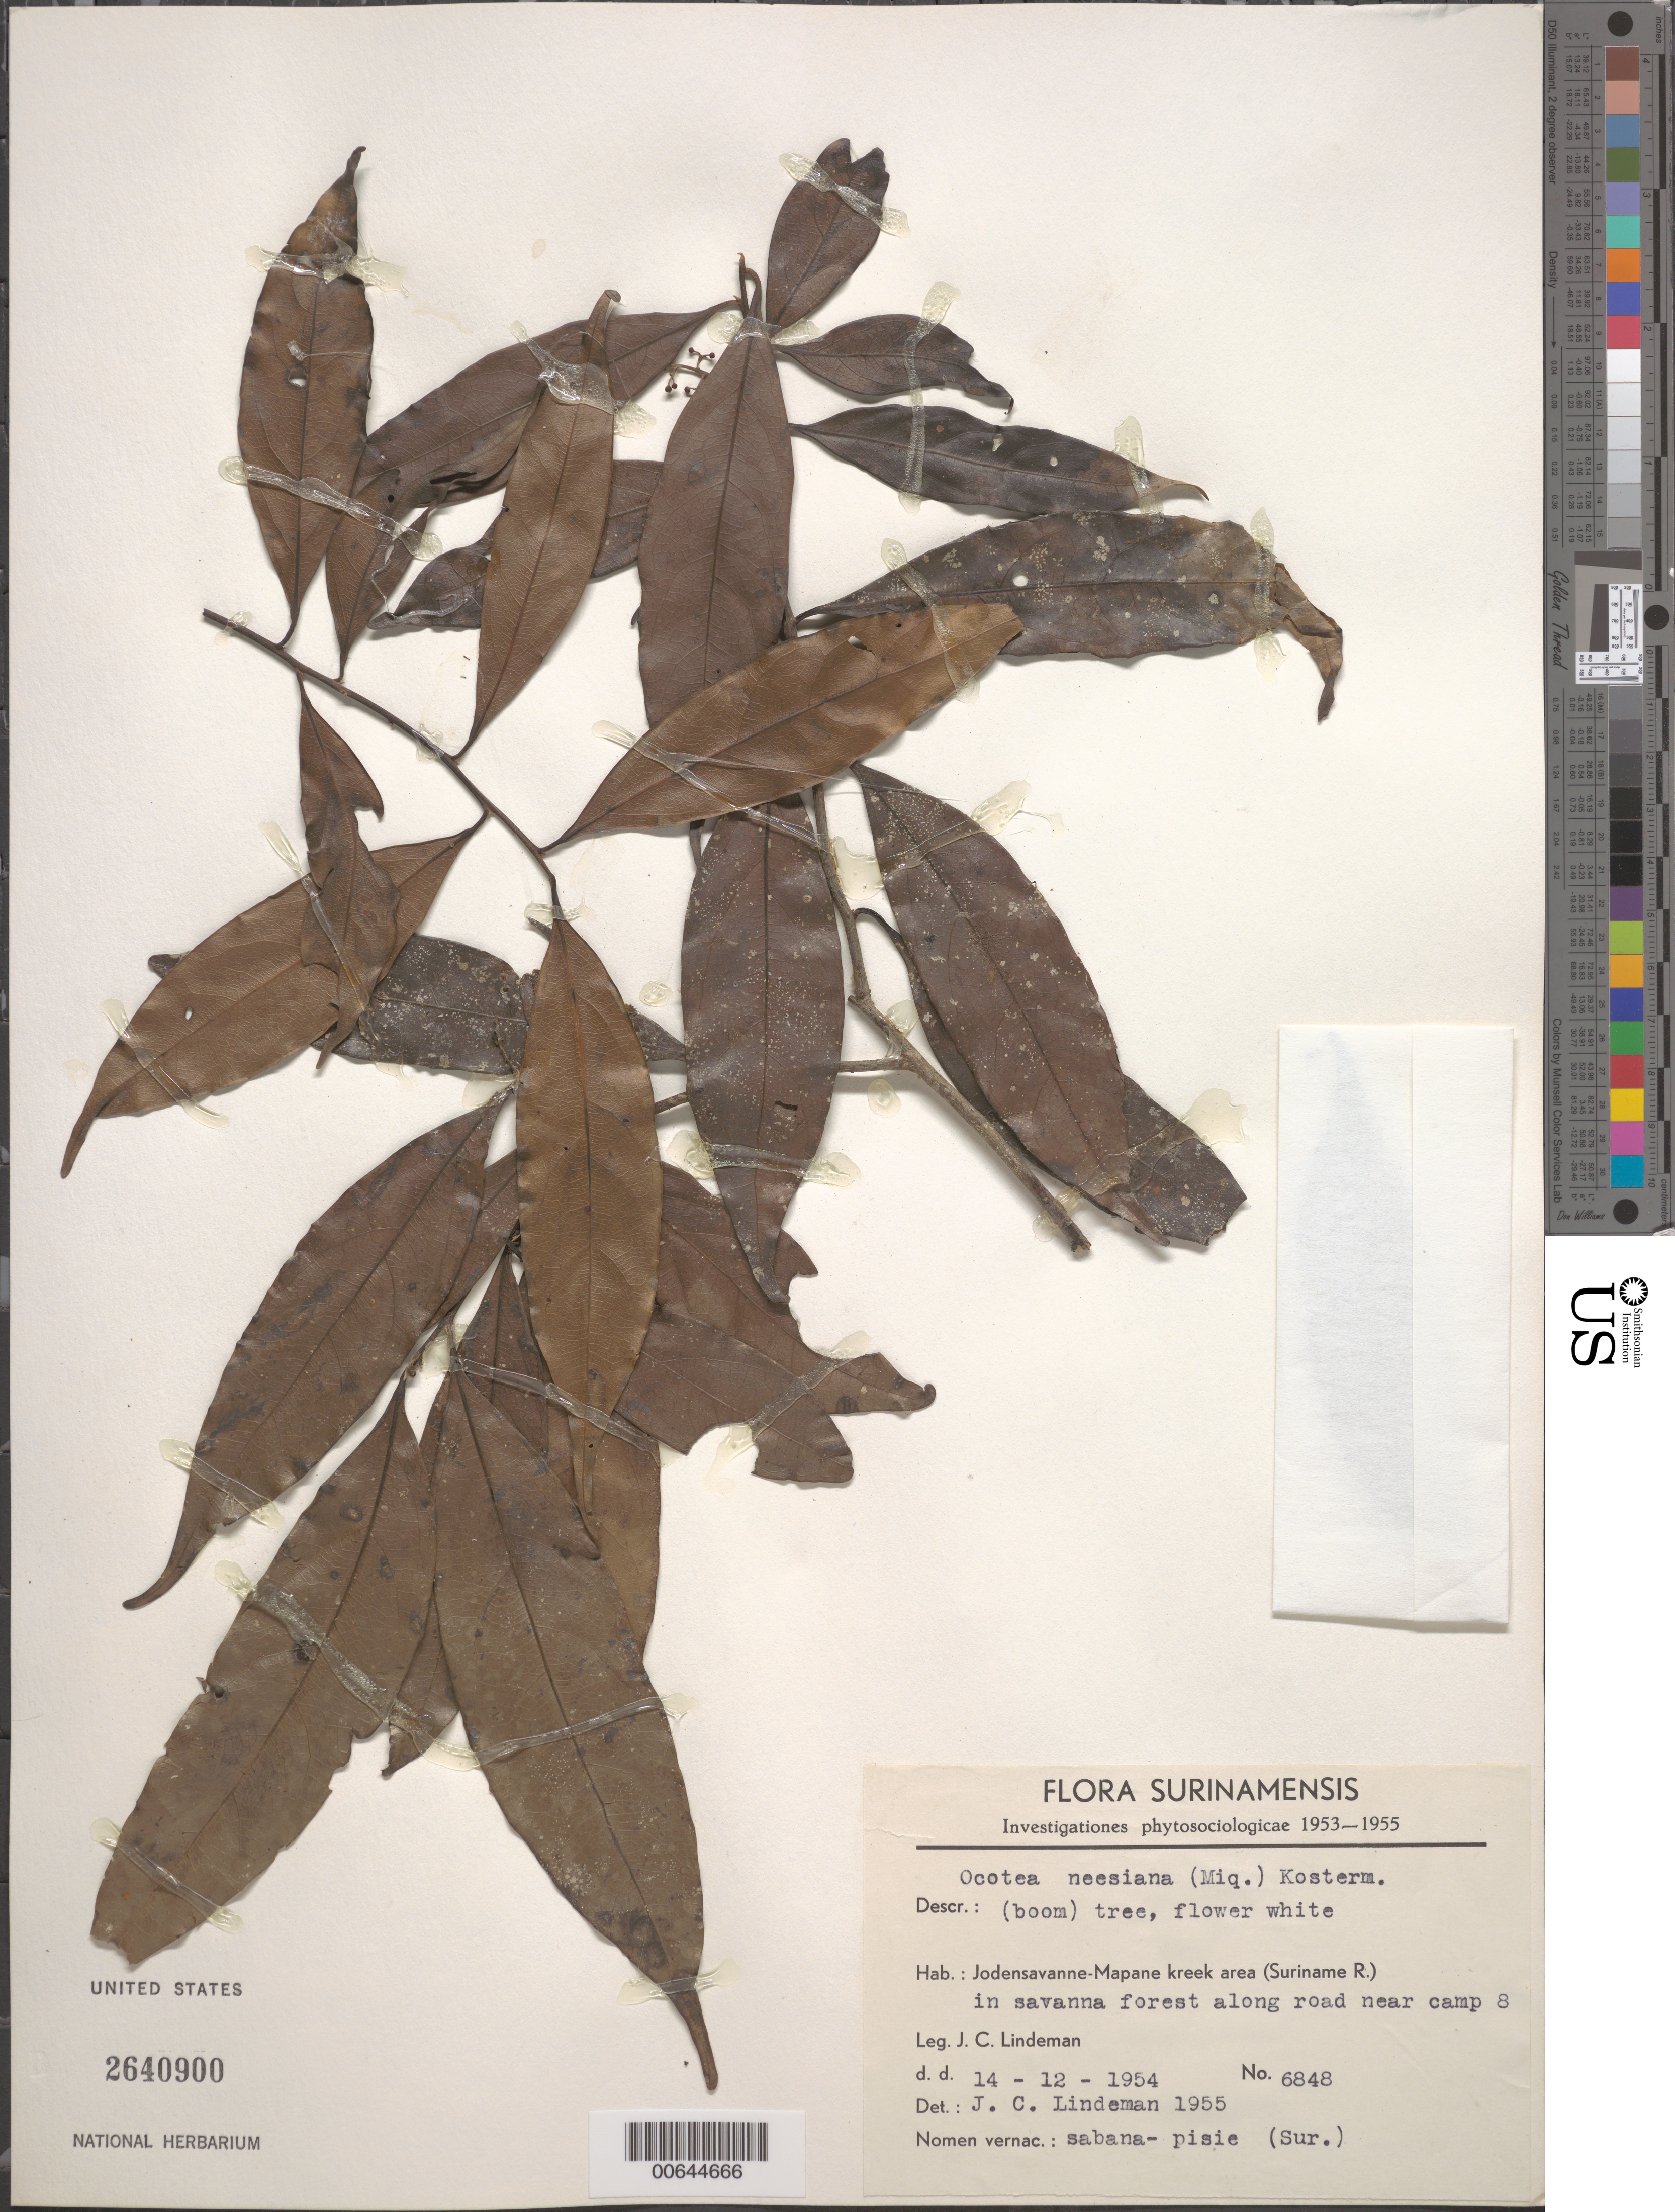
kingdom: Plantae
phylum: Tracheophyta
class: Magnoliopsida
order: Laurales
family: Lauraceae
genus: Ocotea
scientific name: Ocotea neesiana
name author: (Miq.) Kosterm.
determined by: Lindeman, J. C.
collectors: J. C. Lindeman et al.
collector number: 6848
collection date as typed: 17-Dec-54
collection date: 1954-12-17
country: Suriname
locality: Jodensavanne-Mapane kreek area (Suriname River)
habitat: Savanna forest along road near camp 8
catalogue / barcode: US 2940900